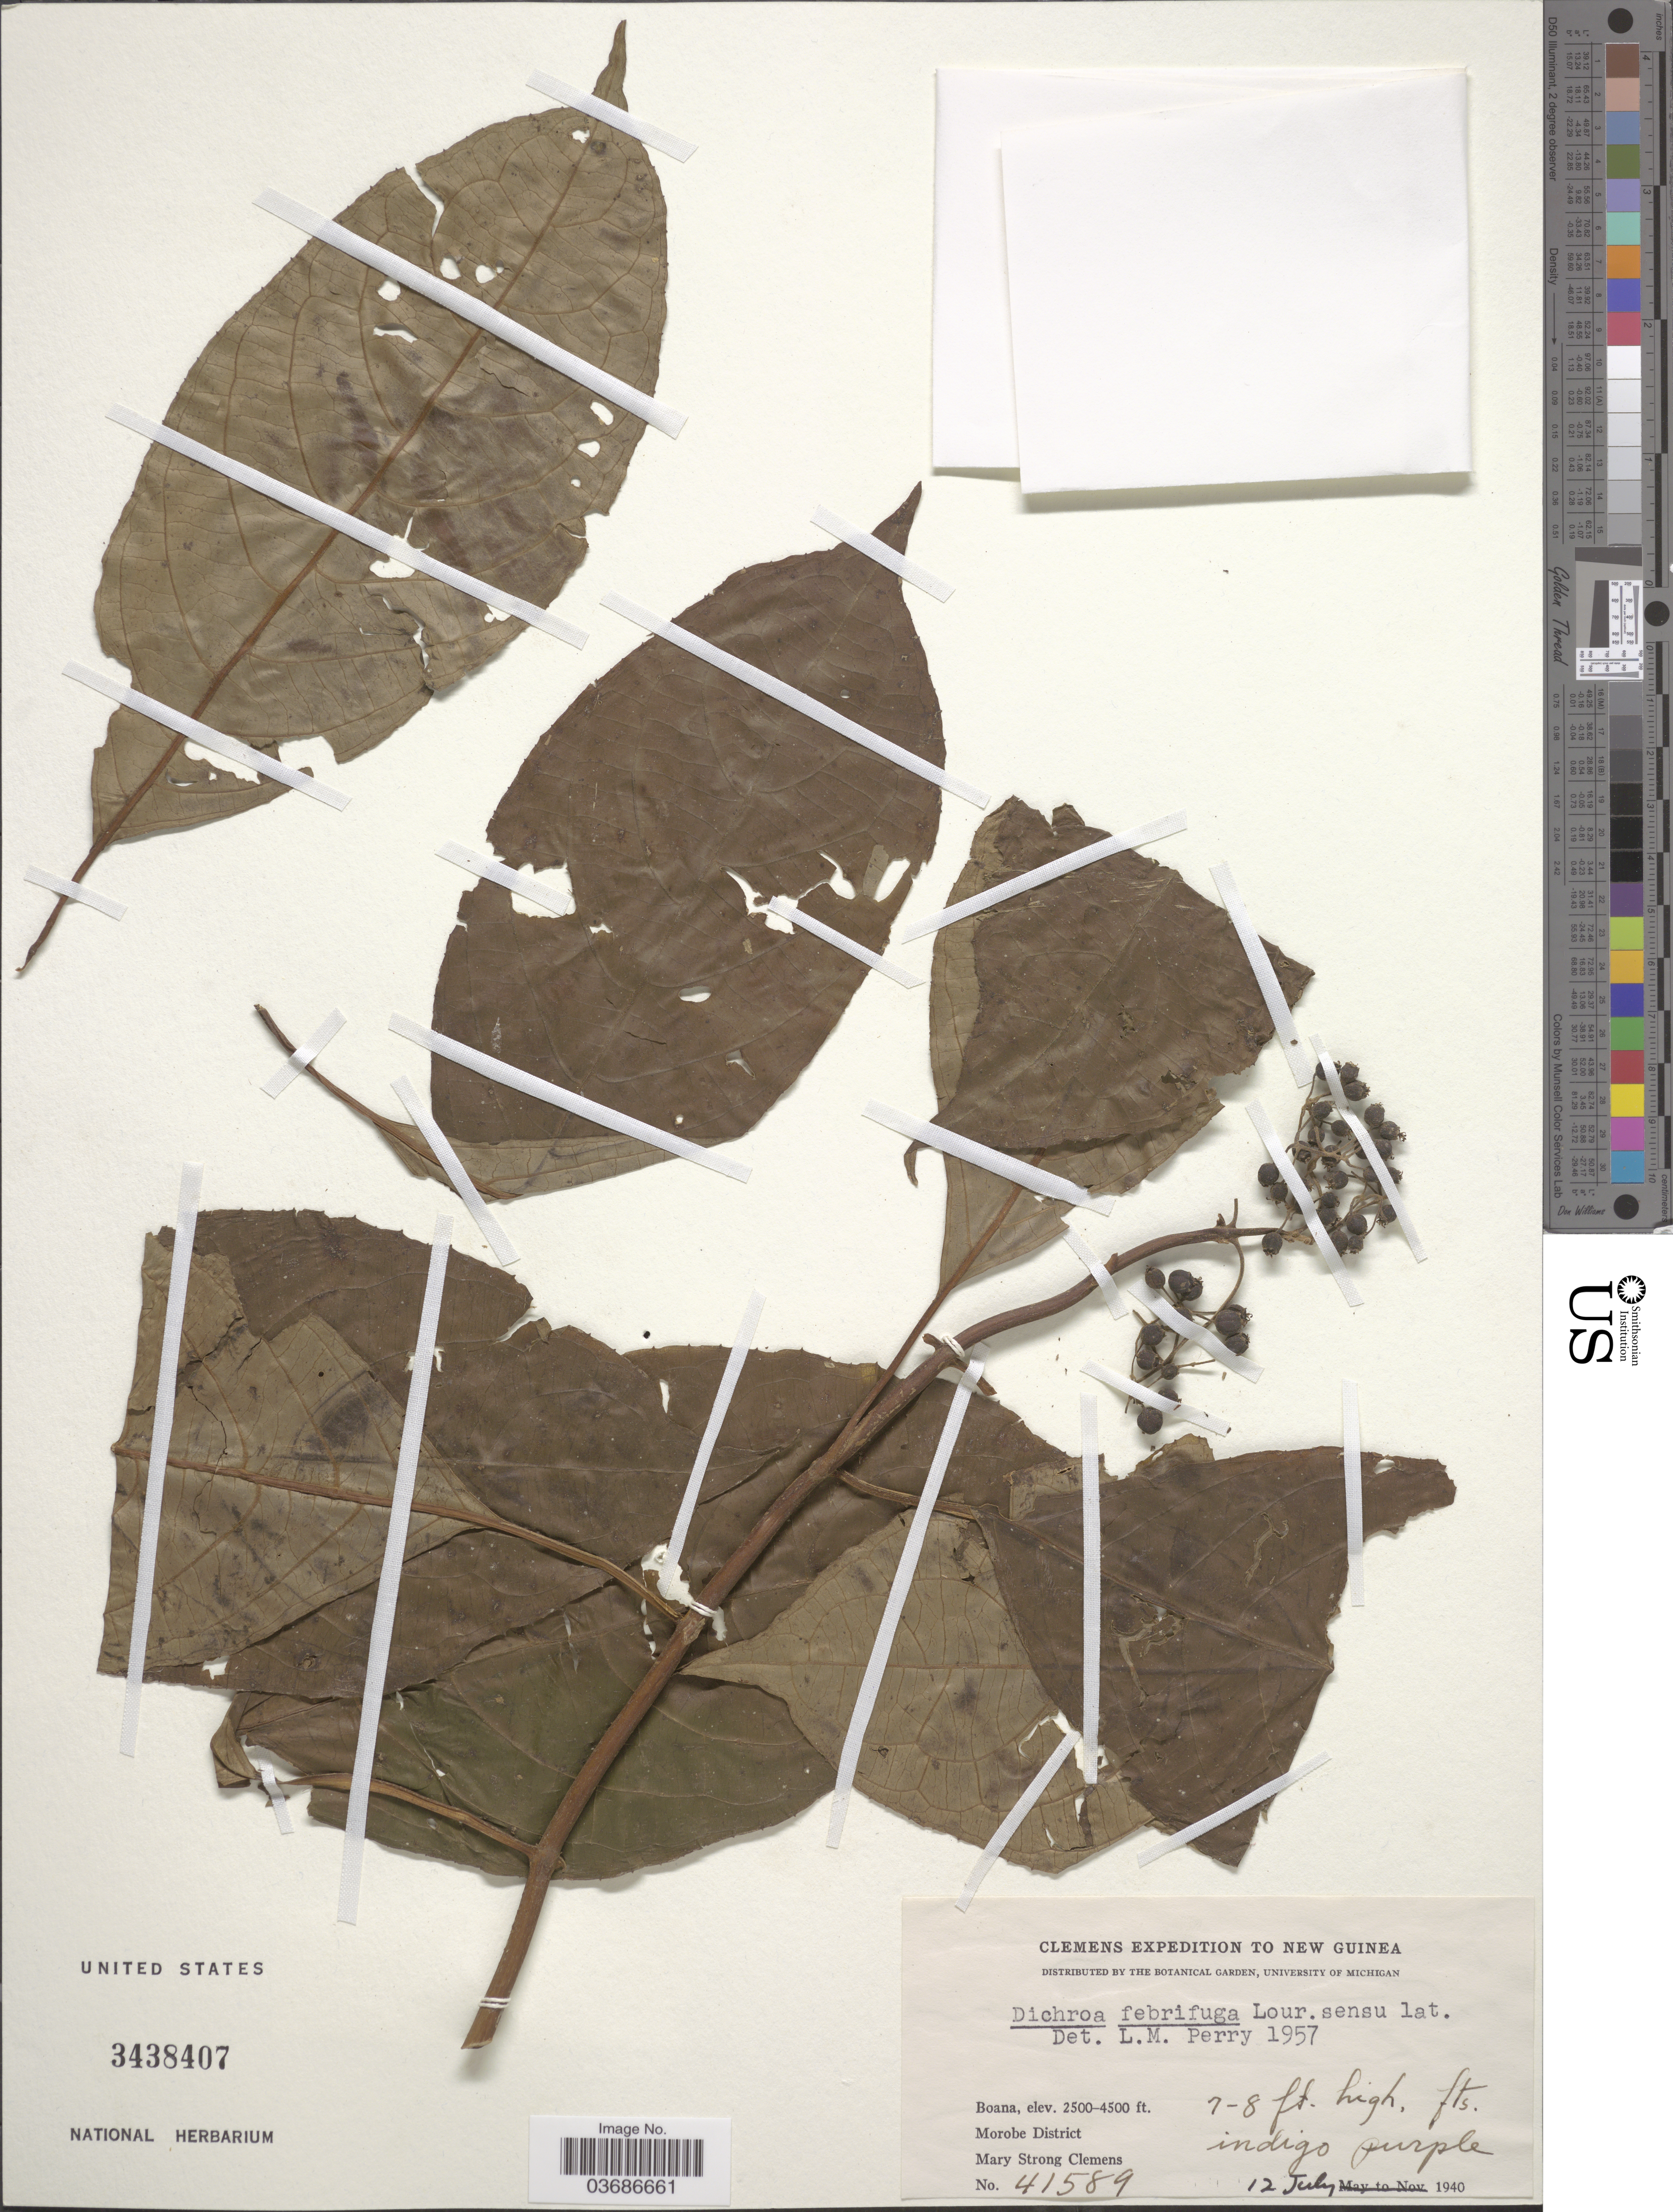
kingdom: Plantae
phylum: Tracheophyta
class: Magnoliopsida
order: Cornales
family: Hydrangeaceae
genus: Hydrangea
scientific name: Hydrangea febrifuga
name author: (Lour.) Y. De Smet & C. Granados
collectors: M. S. Clemens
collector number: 41589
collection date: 1940-07-12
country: Papua New Guinea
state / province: Morobe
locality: New Guinea. Boana. Morobe District.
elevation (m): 762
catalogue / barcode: US 3438407